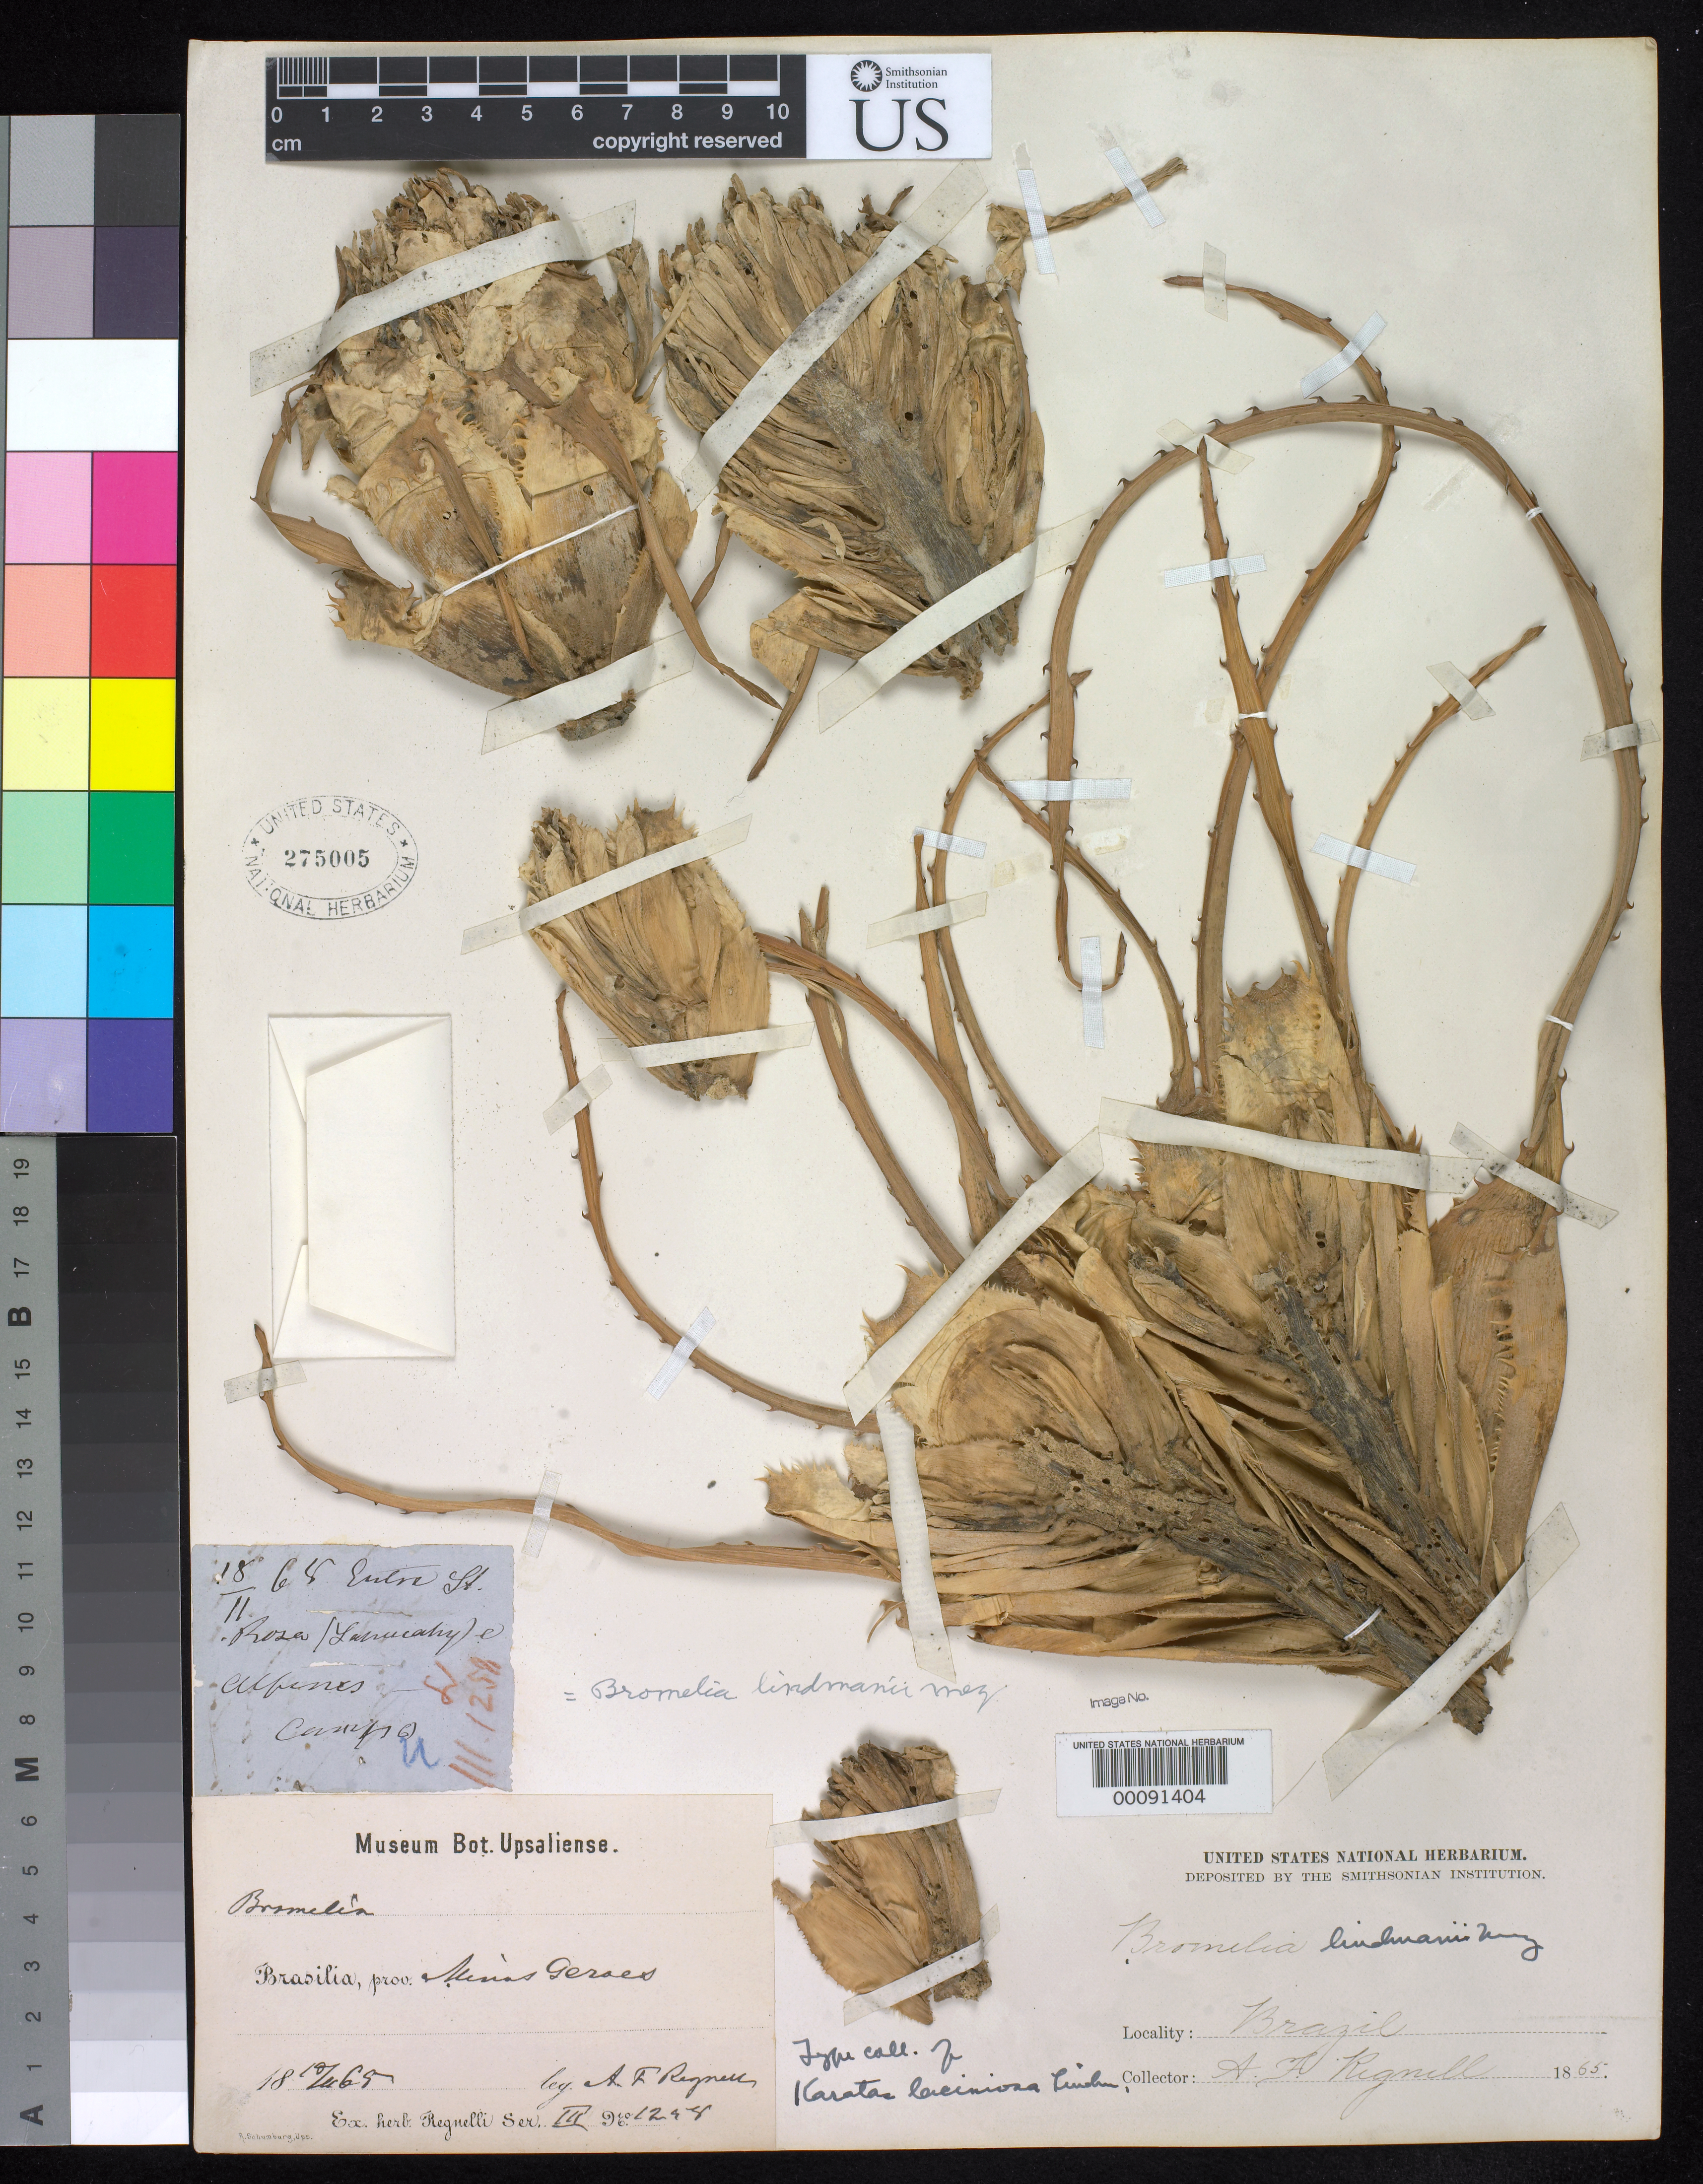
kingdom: Plantae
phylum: Tracheophyta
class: Liliopsida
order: Poales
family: Bromeliaceae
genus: Karatas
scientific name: Karatas laciniosa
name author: Lindm.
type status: Type Collection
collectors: A. F. Regnell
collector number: III 1258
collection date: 1865-06-20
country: Brazil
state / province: Minas Gerais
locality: Passos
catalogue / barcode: US 275005